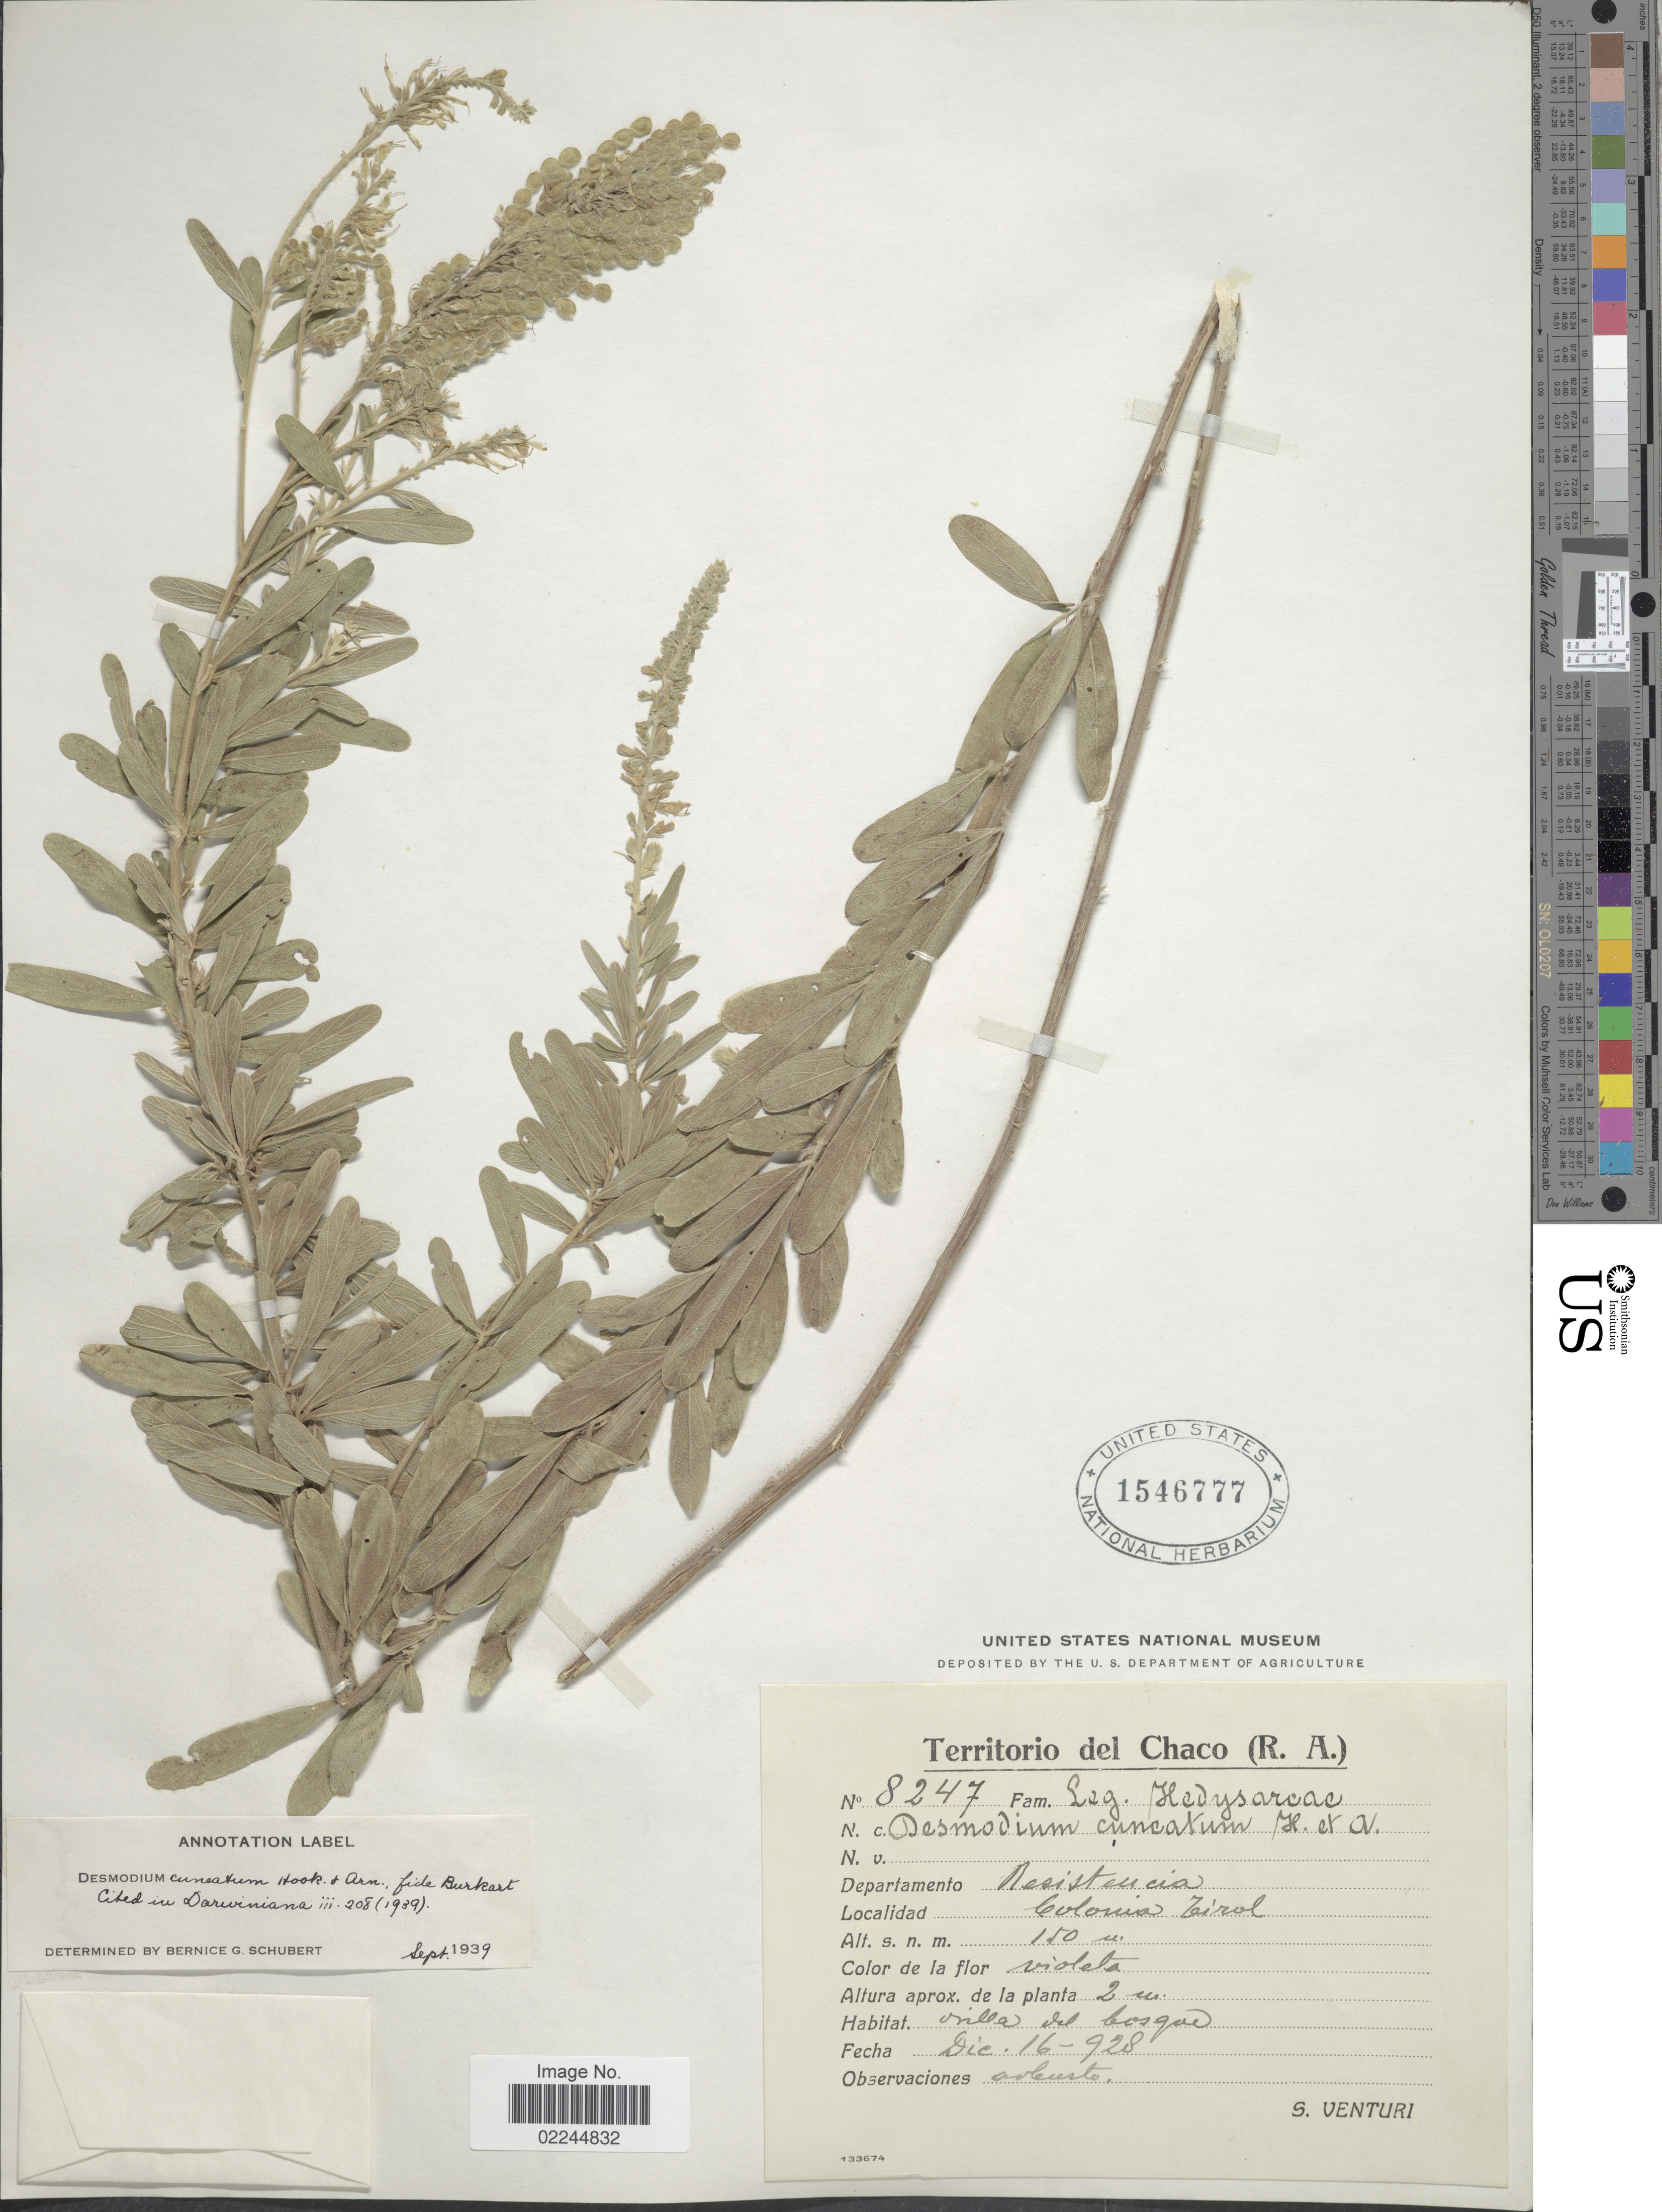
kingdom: Plantae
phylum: Tracheophyta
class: Magnoliopsida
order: Fabales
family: Fabaceae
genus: Desmodium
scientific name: Desmodium cuneatum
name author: Hook. & Arn.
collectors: S. Venturi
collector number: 8247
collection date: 1928-12-16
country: Argentina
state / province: Chaco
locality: Departamento Nesistencia, Colonia Tirol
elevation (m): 150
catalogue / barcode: US 1546777